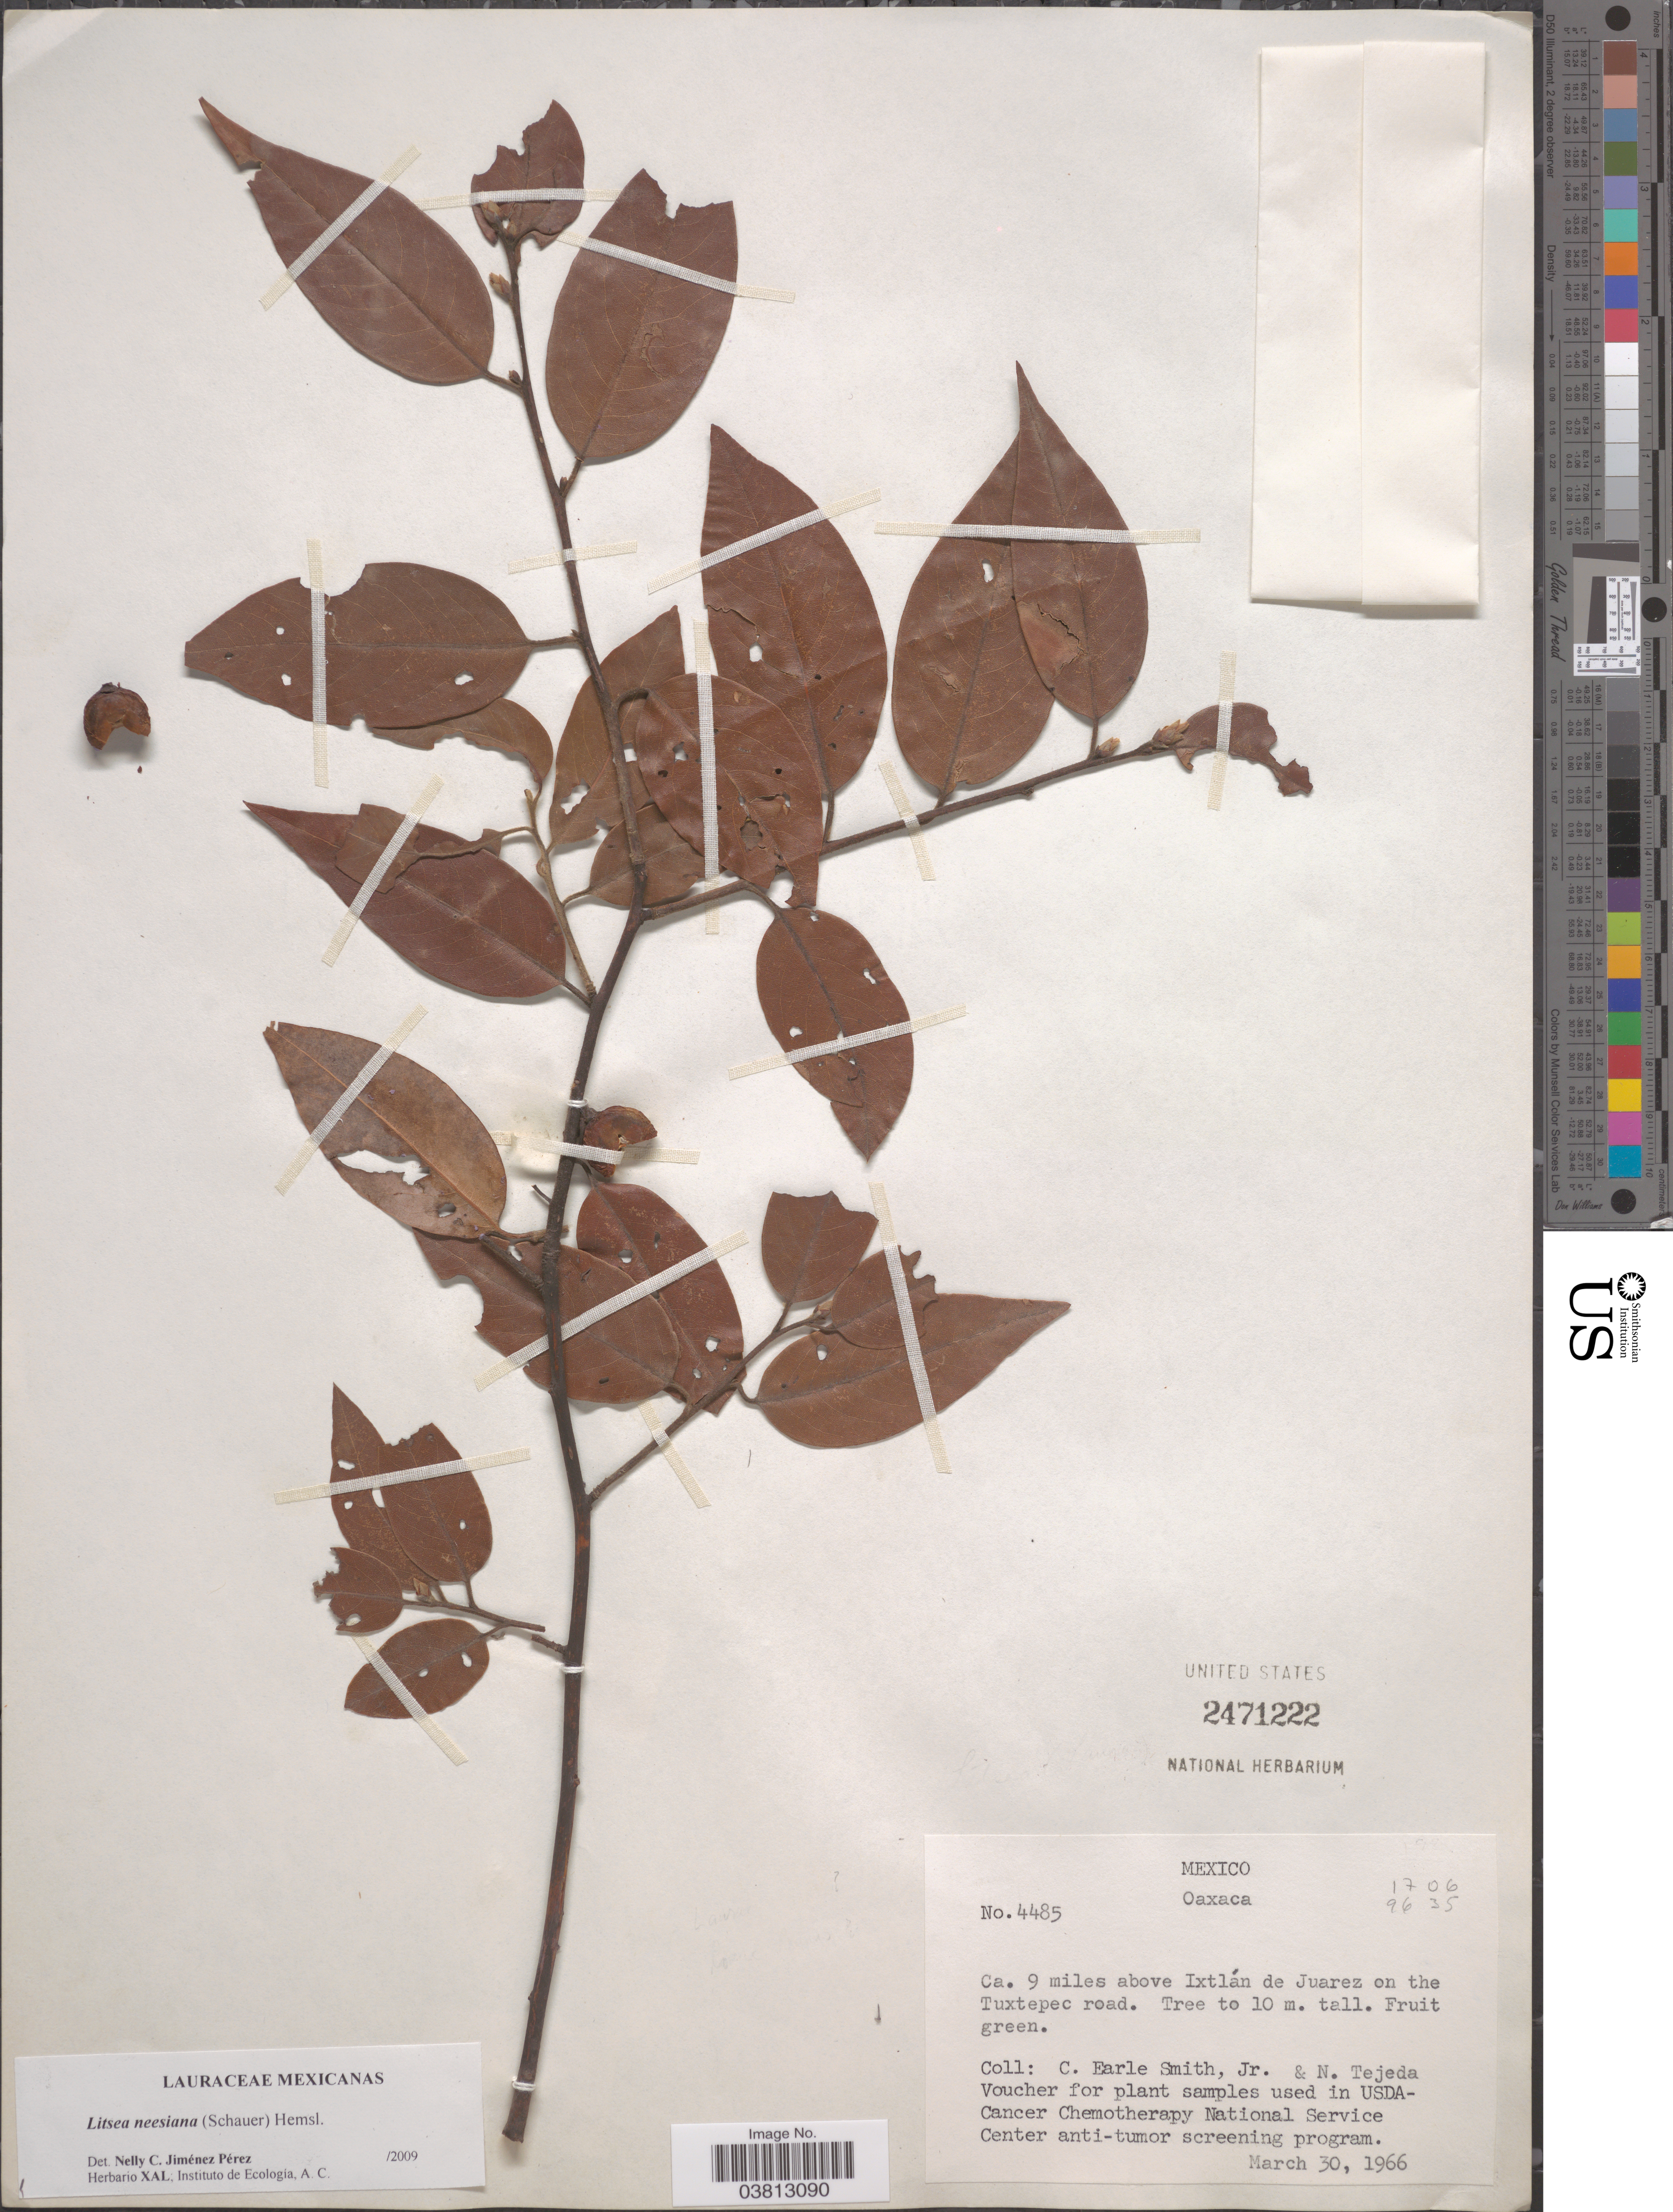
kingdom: Plantae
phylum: Tracheophyta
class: Magnoliopsida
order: Laurales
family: Lauraceae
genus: Litsea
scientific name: Litsea neesiana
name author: (S. Schauer) Hemsl.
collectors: C. E. Smith Jr. & N. Tejeda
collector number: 4485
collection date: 1966-03-30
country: Mexico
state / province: Oaxaca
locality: Ca. 9 miles above Ixtlán de Juarez on the Tuxtepec road.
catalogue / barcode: US 2471222